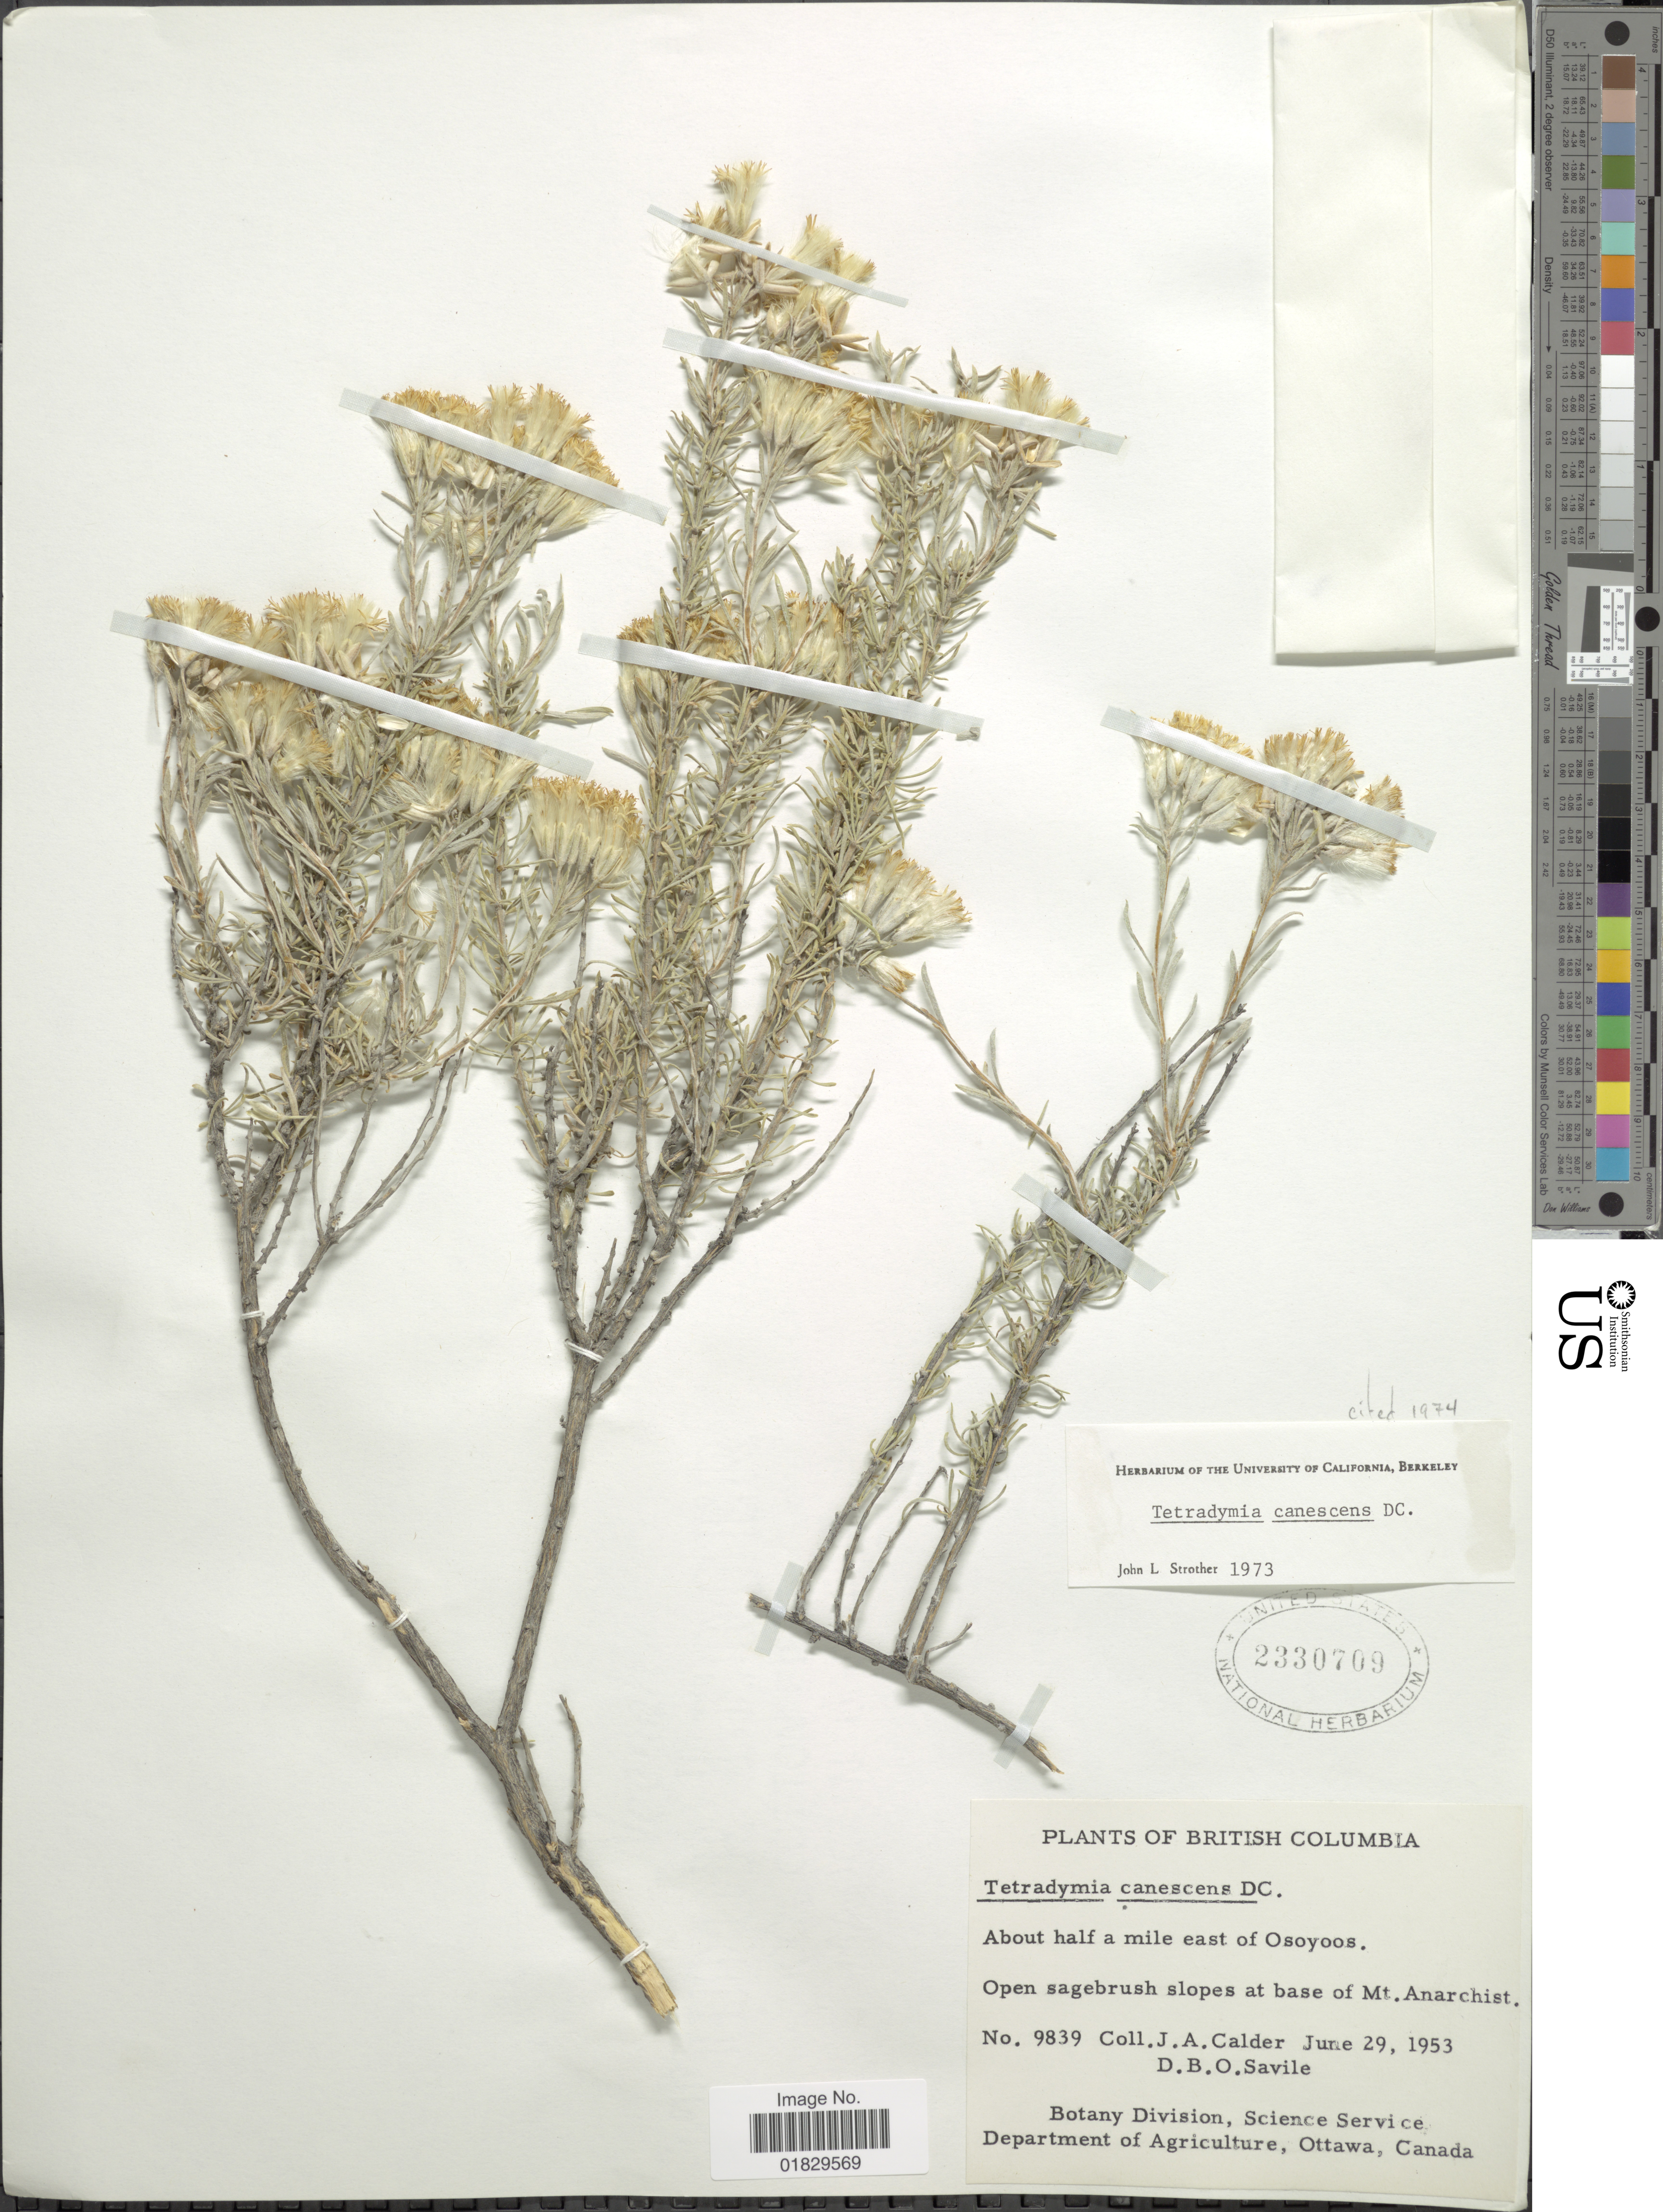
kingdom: Plantae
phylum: Tracheophyta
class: Magnoliopsida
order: Asterales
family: Asteraceae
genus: Tetradymia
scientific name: Tetradymia canescens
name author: DC.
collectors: J. A. Calder & D. Savile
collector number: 9839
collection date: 1953-06-29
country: Canada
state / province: British Columbia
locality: About half a mile east of Osoyoos. Open sagebrush slopes at base of Mt. Anarchist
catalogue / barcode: US 2330709